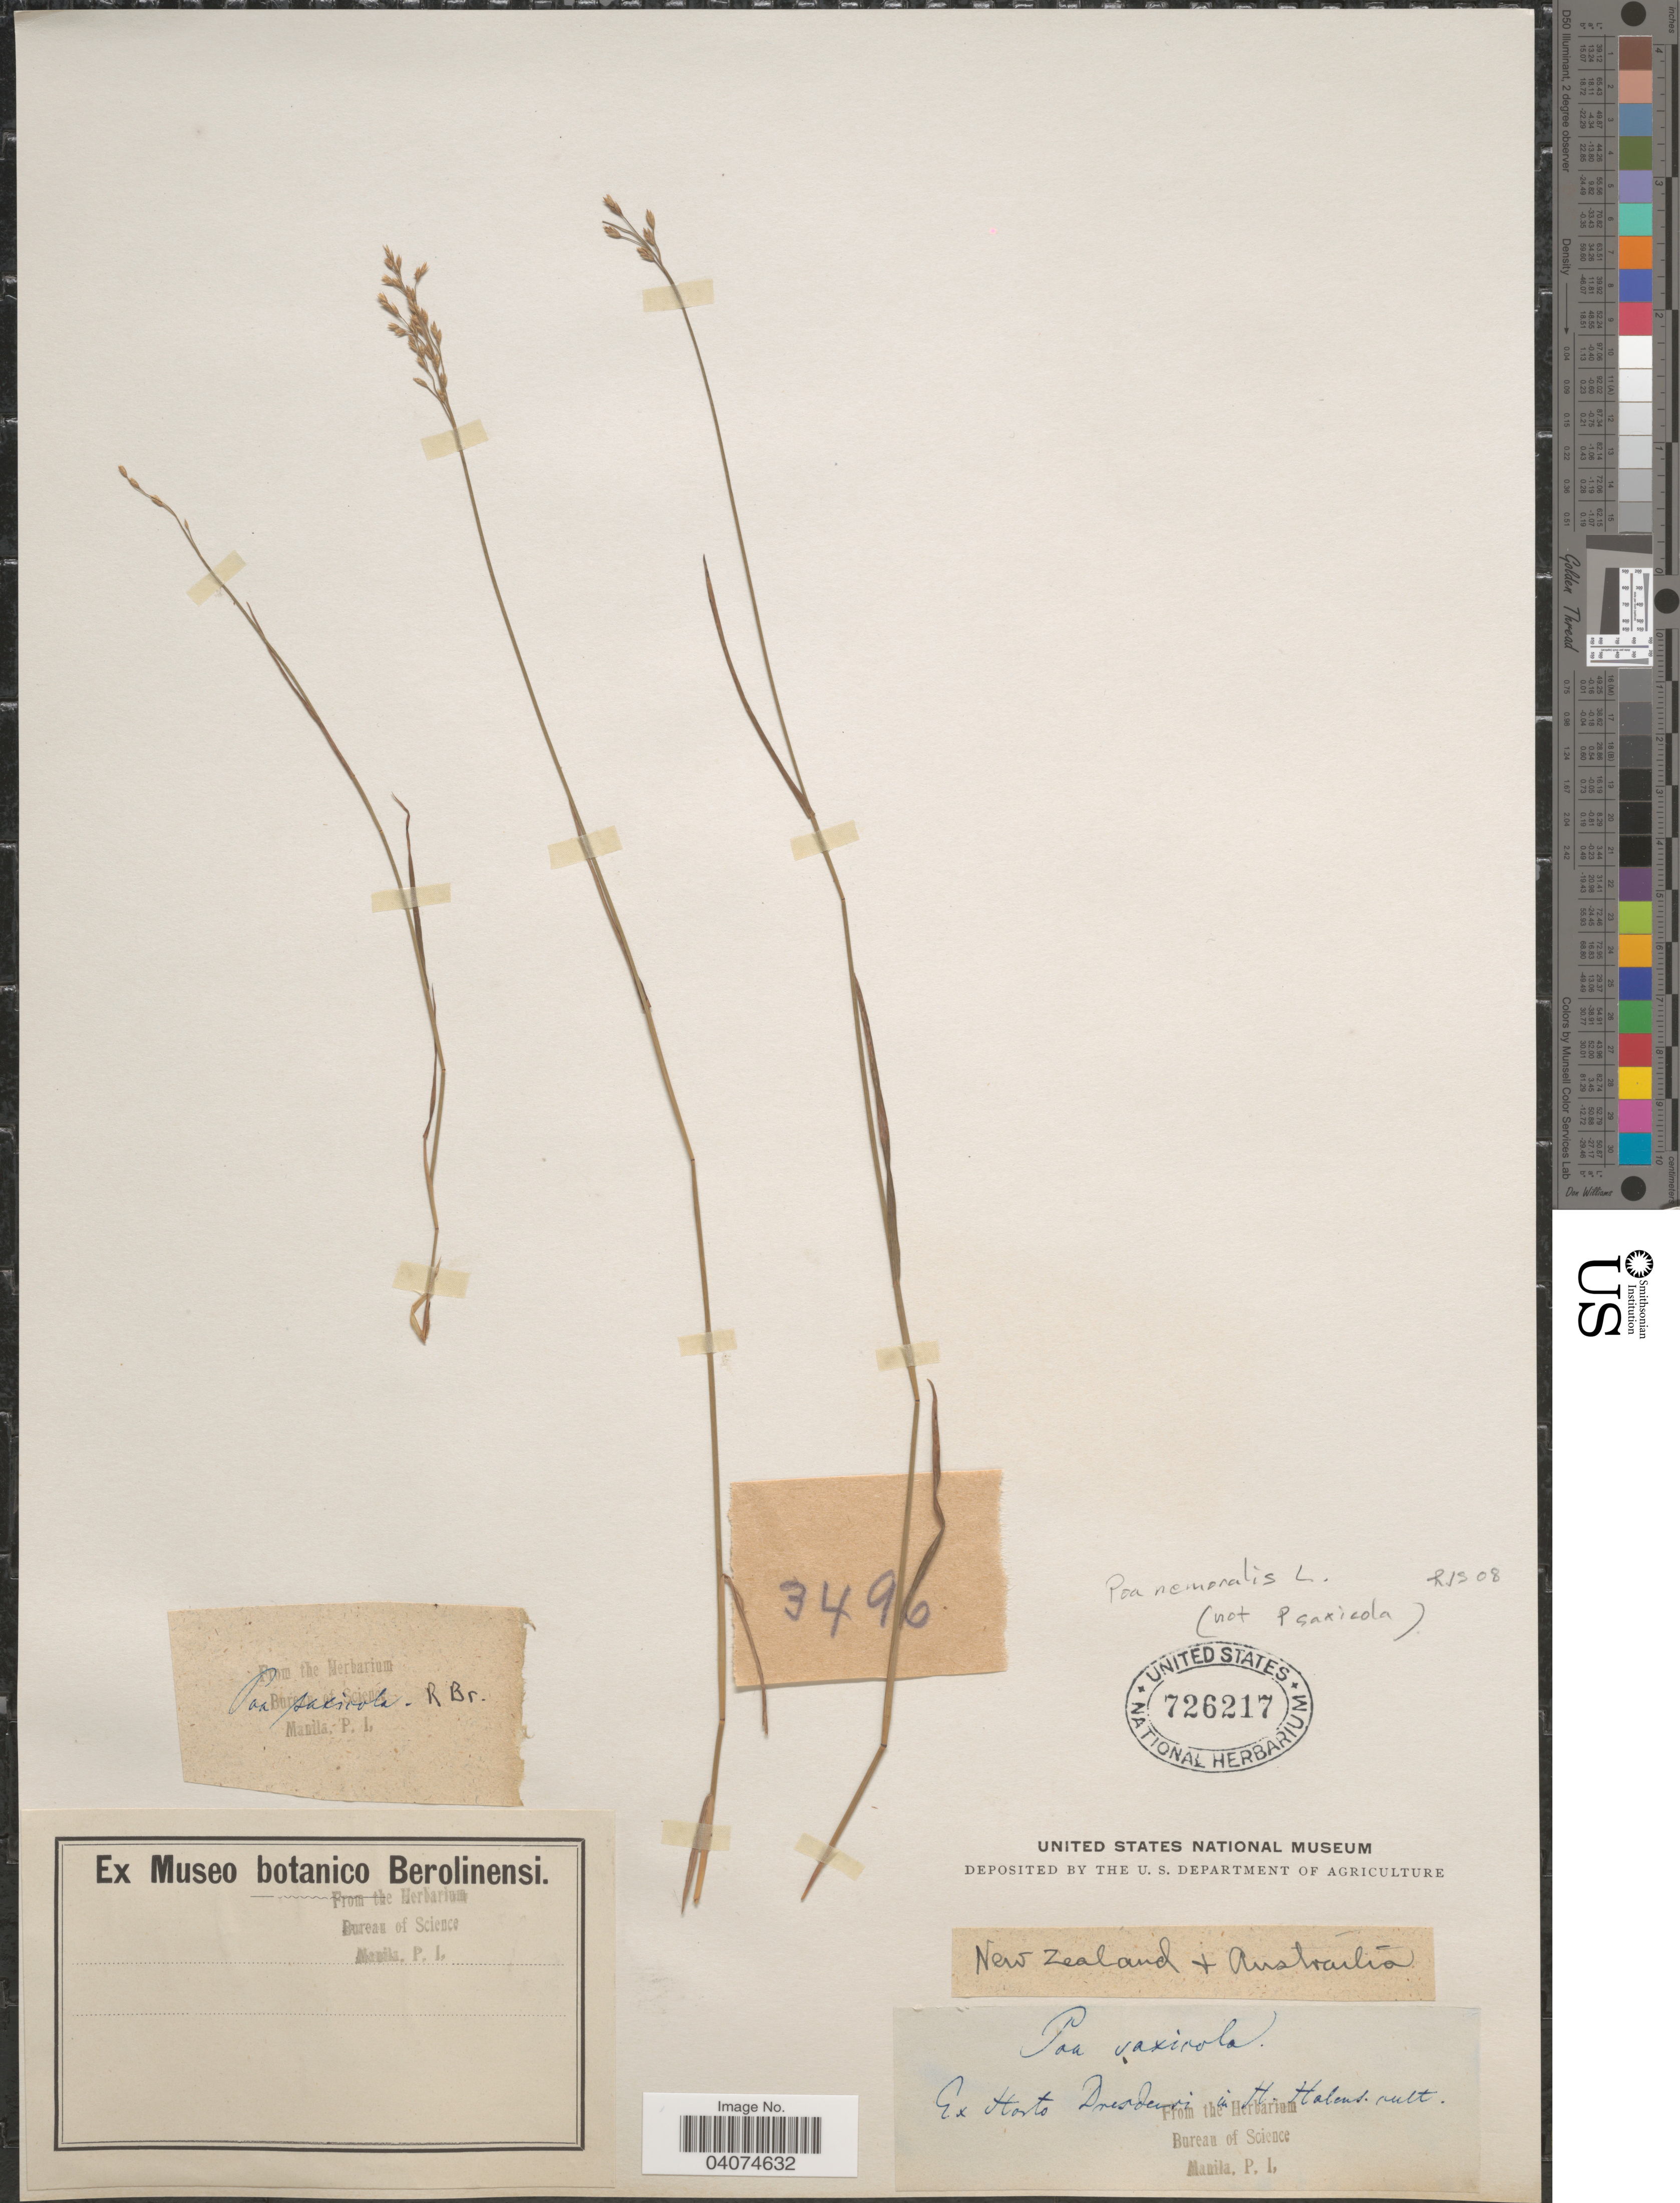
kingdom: Plantae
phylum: Tracheophyta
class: Liliopsida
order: Poales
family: Poaceae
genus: Poa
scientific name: Poa nemoralis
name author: L.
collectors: ex Mus. Bot. Berolinensi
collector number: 3496*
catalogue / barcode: US 726217